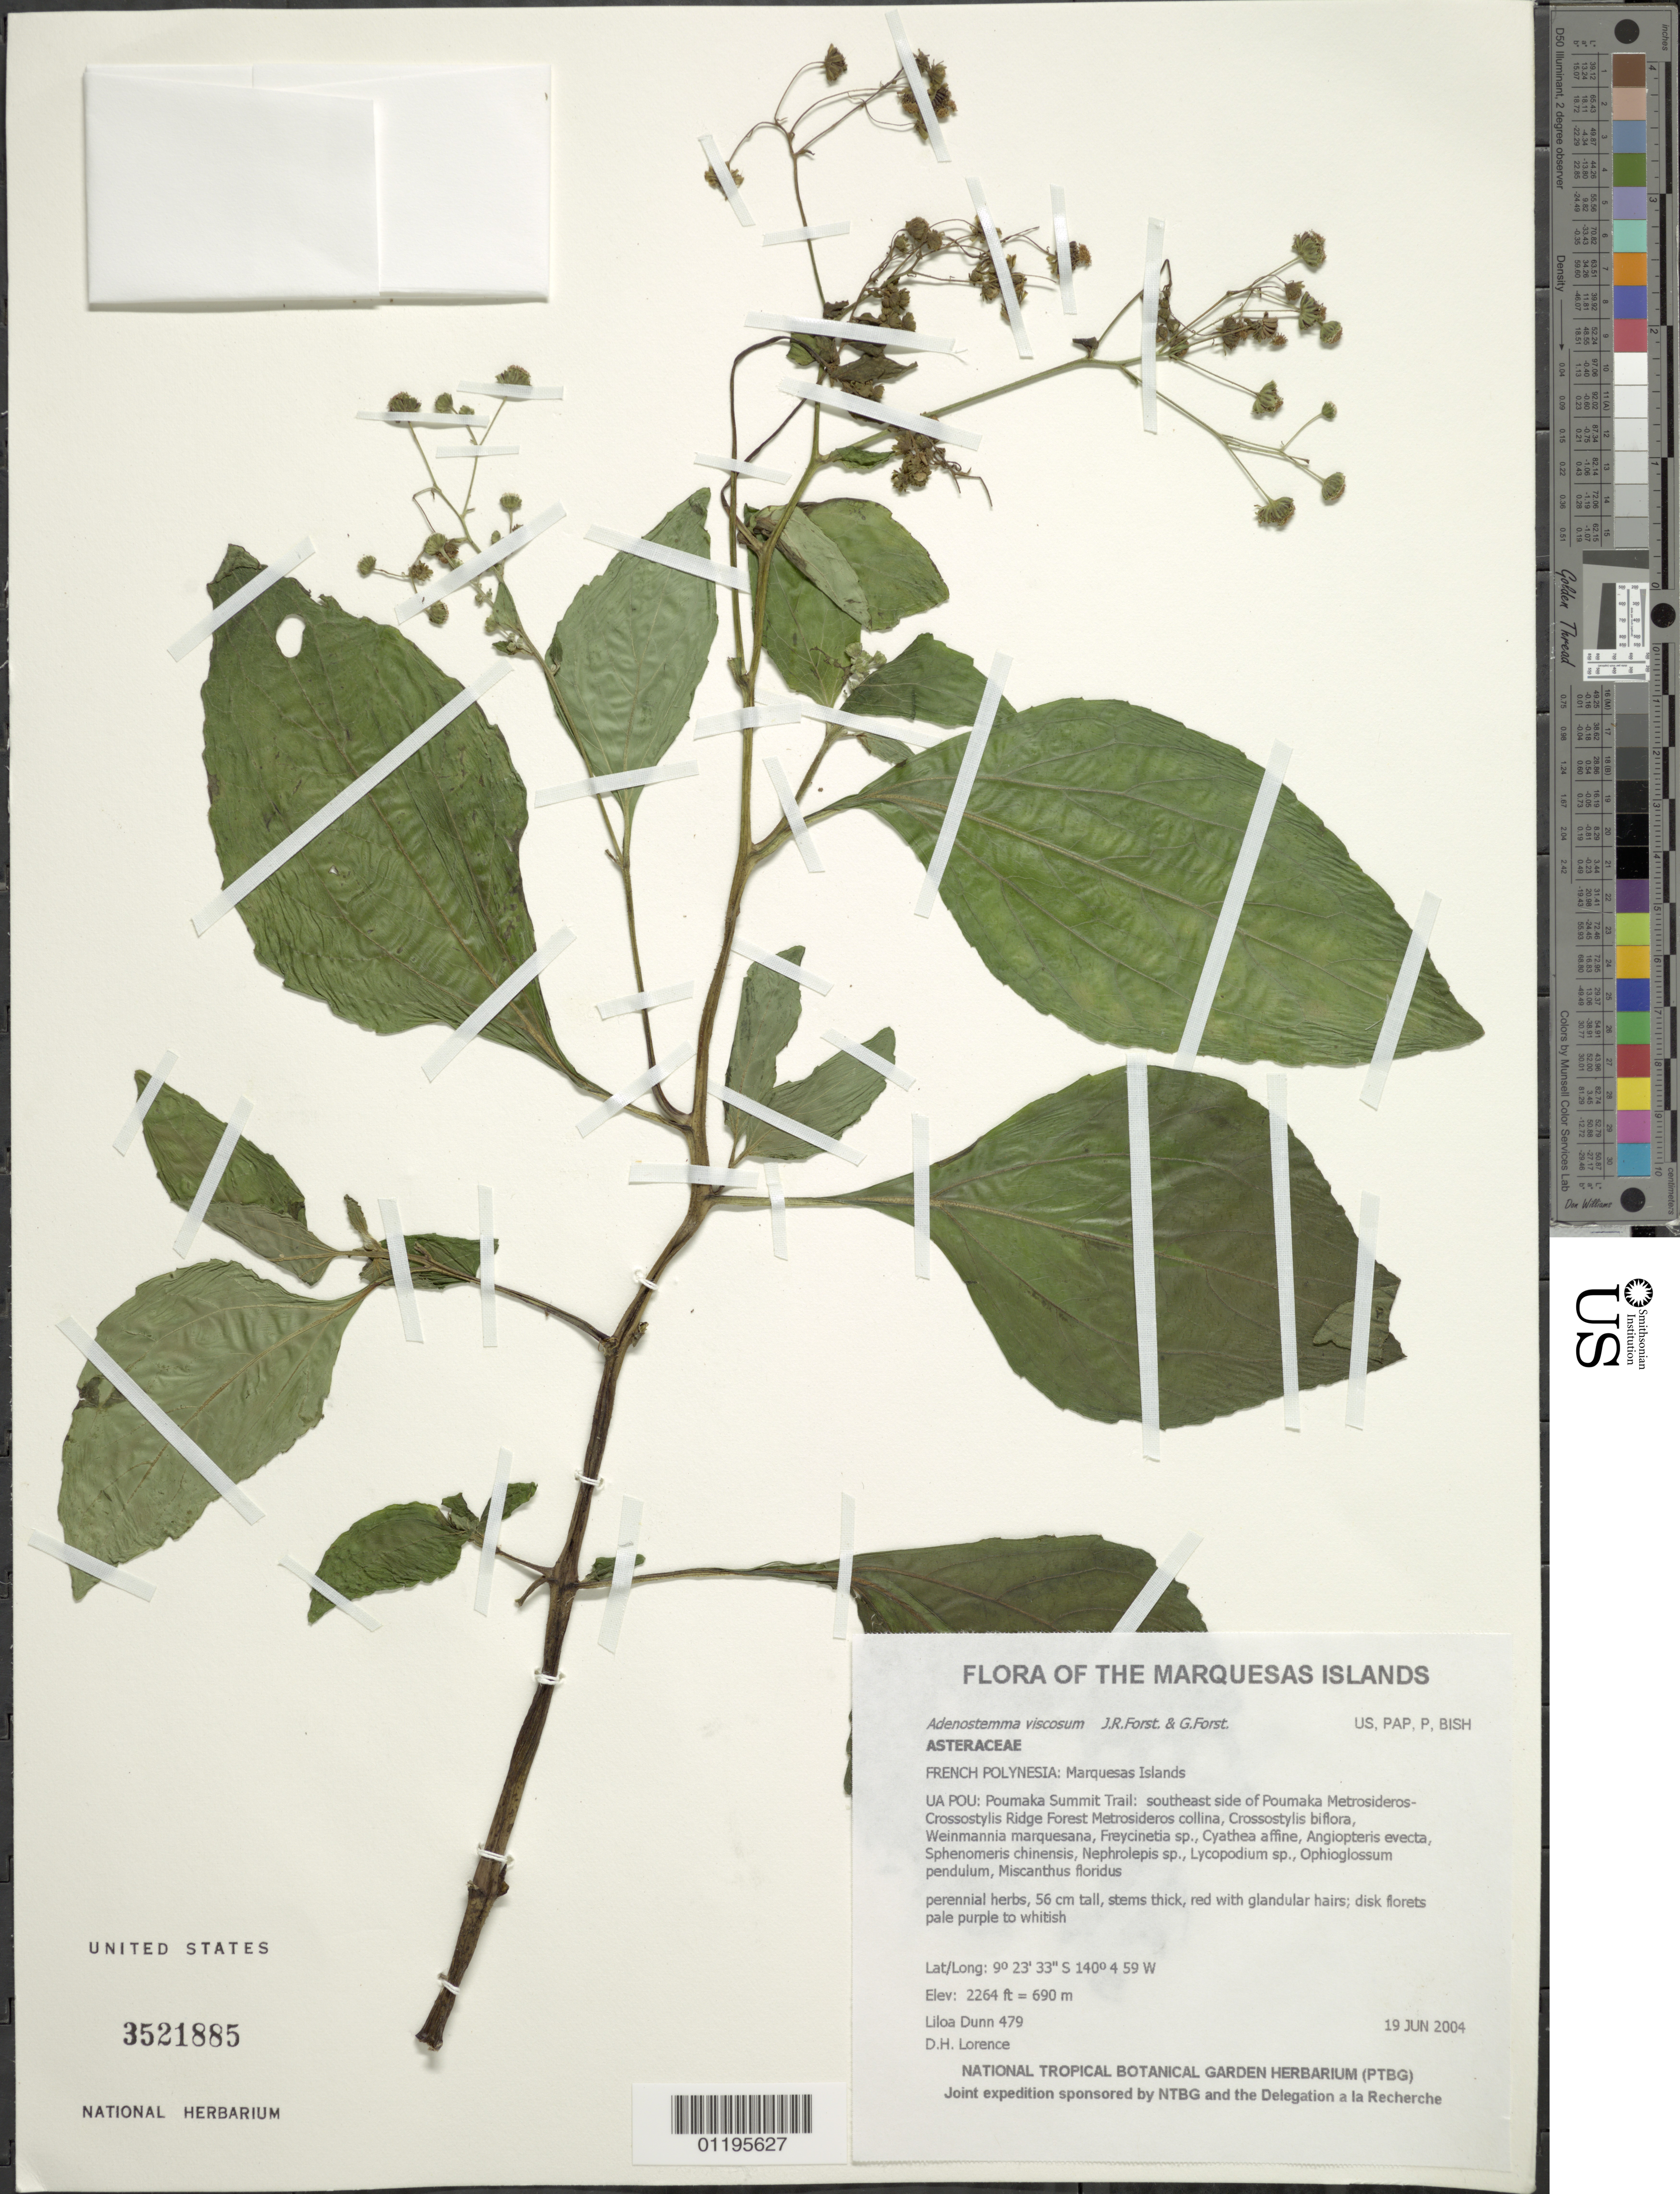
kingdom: Plantae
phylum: Tracheophyta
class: Magnoliopsida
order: Asterales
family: Asteraceae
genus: Adenostemma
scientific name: Adenostemma viscosum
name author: J.R. Forst. & G. Forst.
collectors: L. Dunn & D. Lorence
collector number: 479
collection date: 2004-06-19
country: French Polynesia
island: Ua Pou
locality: Poumaka Summit Trail: southeast side of Poumaka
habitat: Metrosideros-Crossostylis Ridge Forest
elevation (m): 690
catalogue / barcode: US 3521885